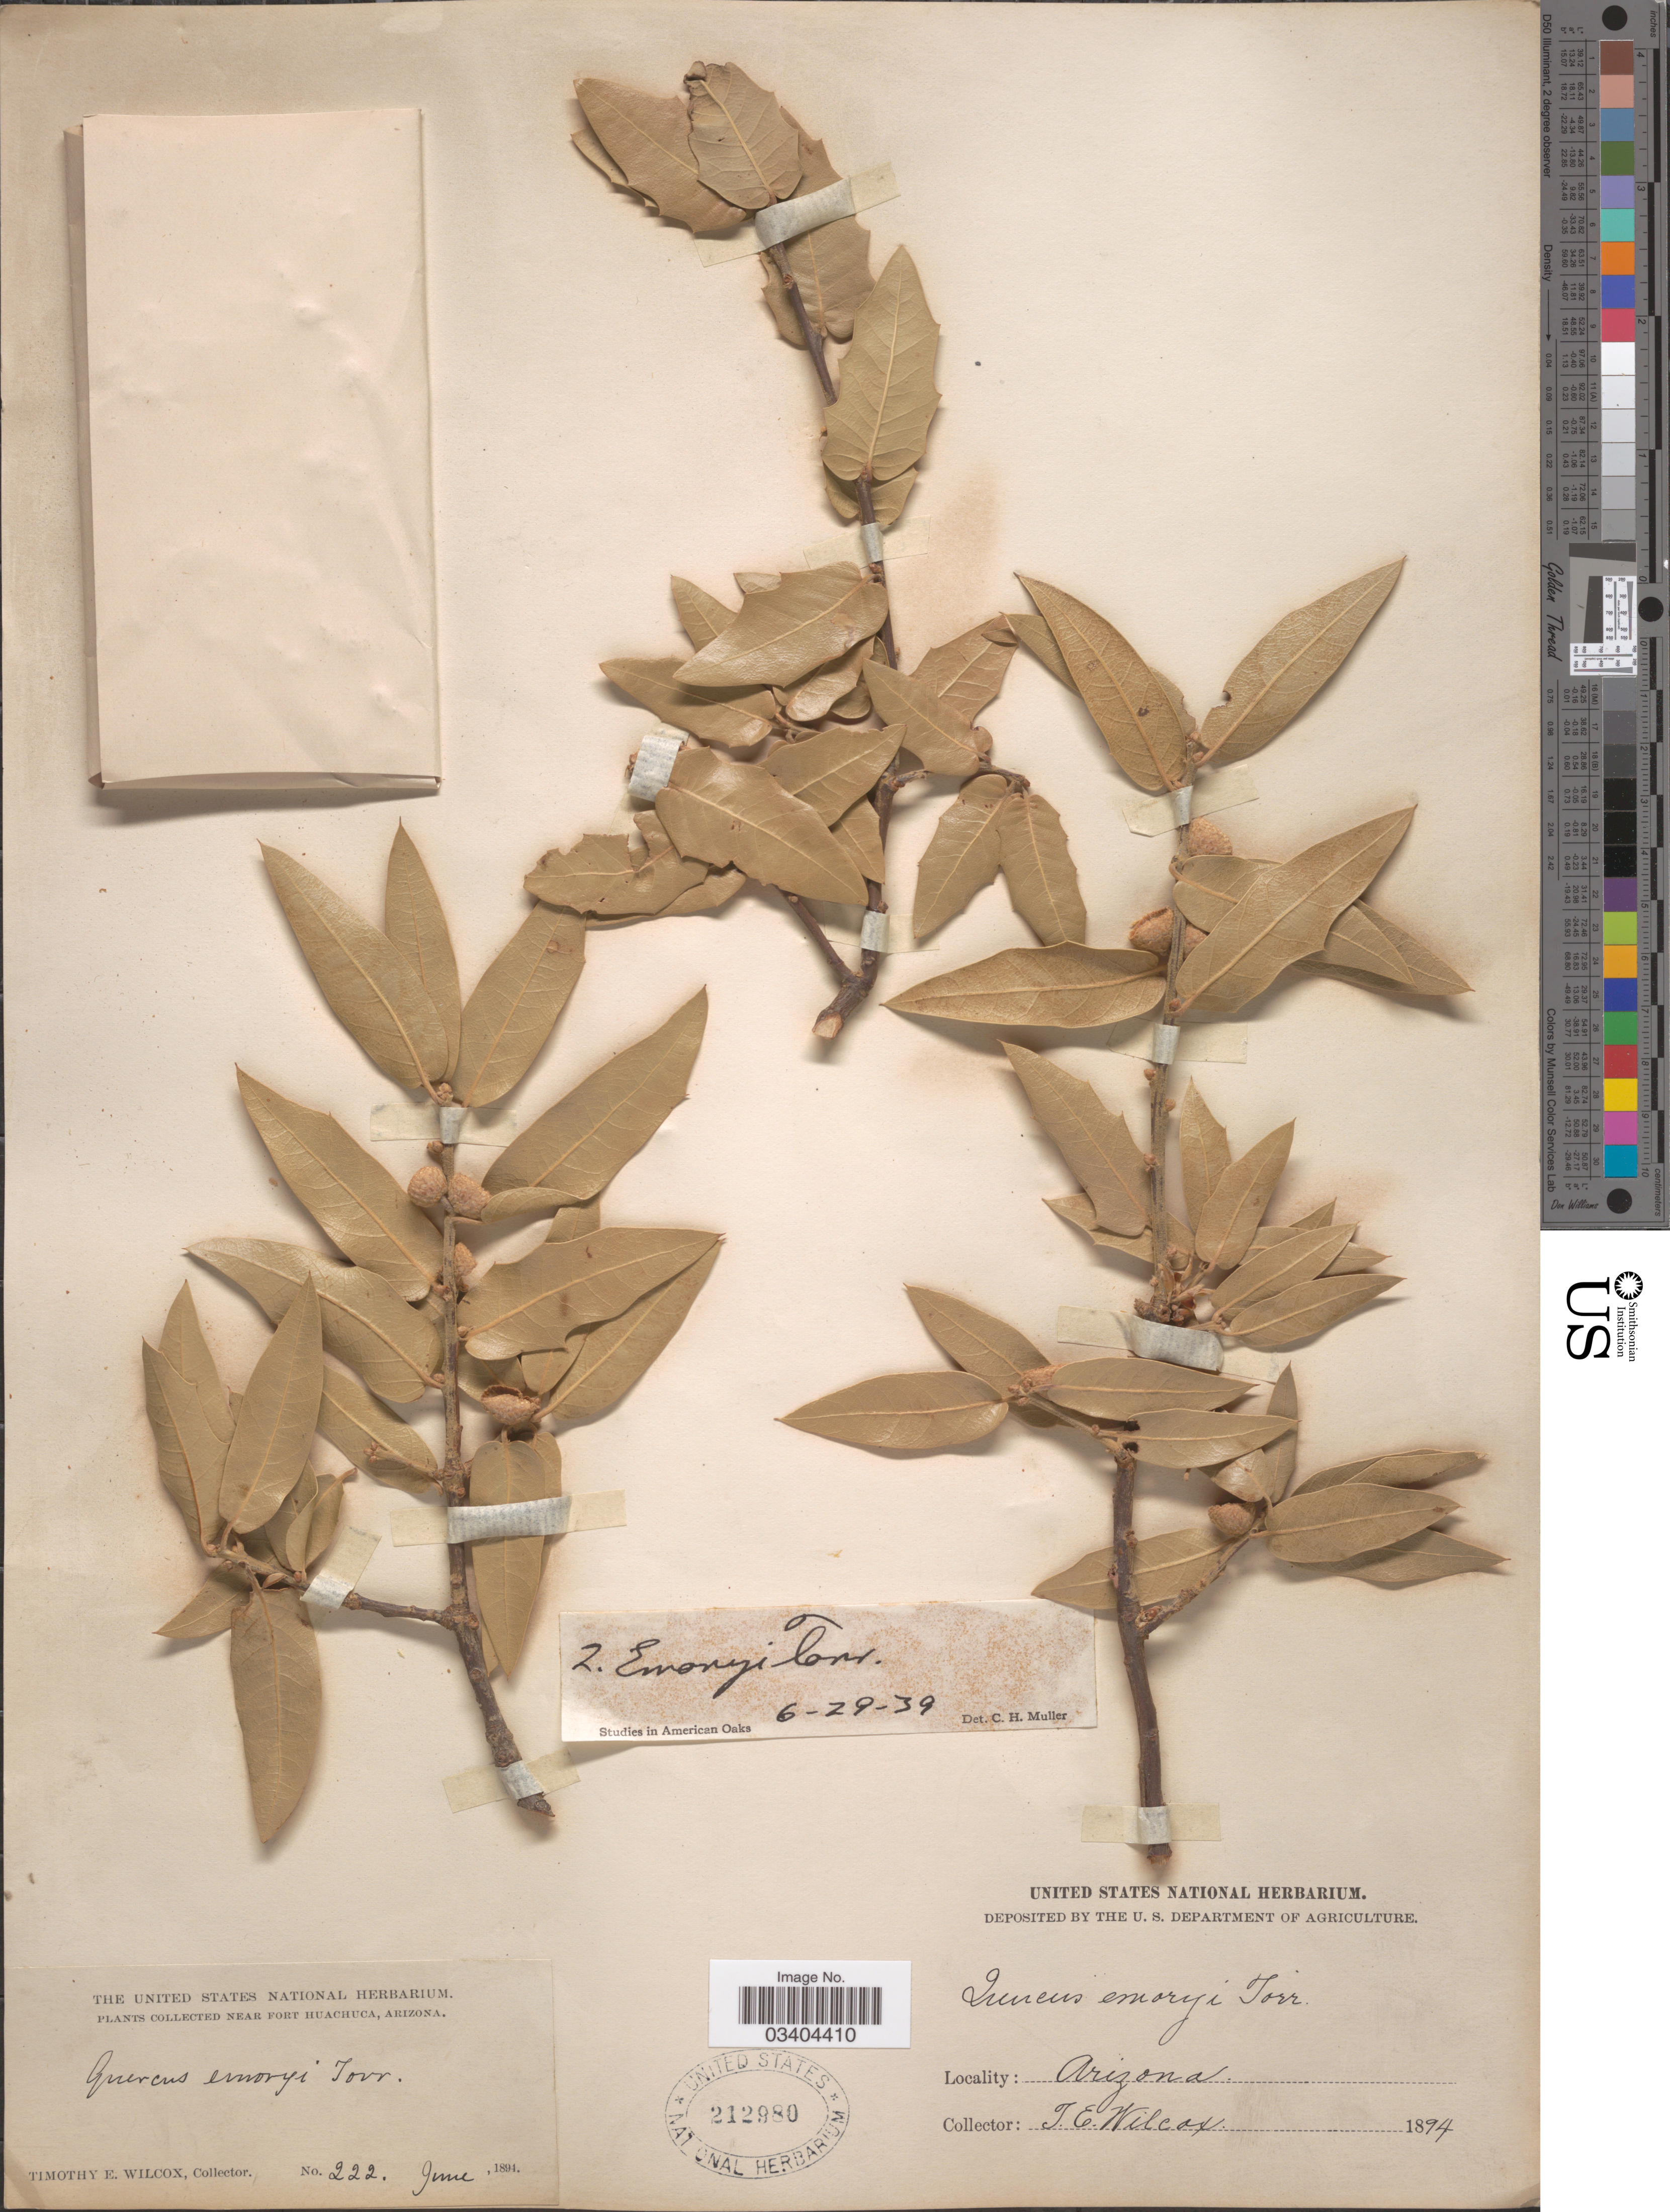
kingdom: Plantae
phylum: Tracheophyta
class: Magnoliopsida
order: Fagales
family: Fagaceae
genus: Quercus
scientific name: Quercus emoryi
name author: Torr. in Emory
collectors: T. E. Wilcox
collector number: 222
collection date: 1894-06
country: United States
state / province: Arizona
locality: Near Fort Huachuca.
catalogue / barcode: US 212980